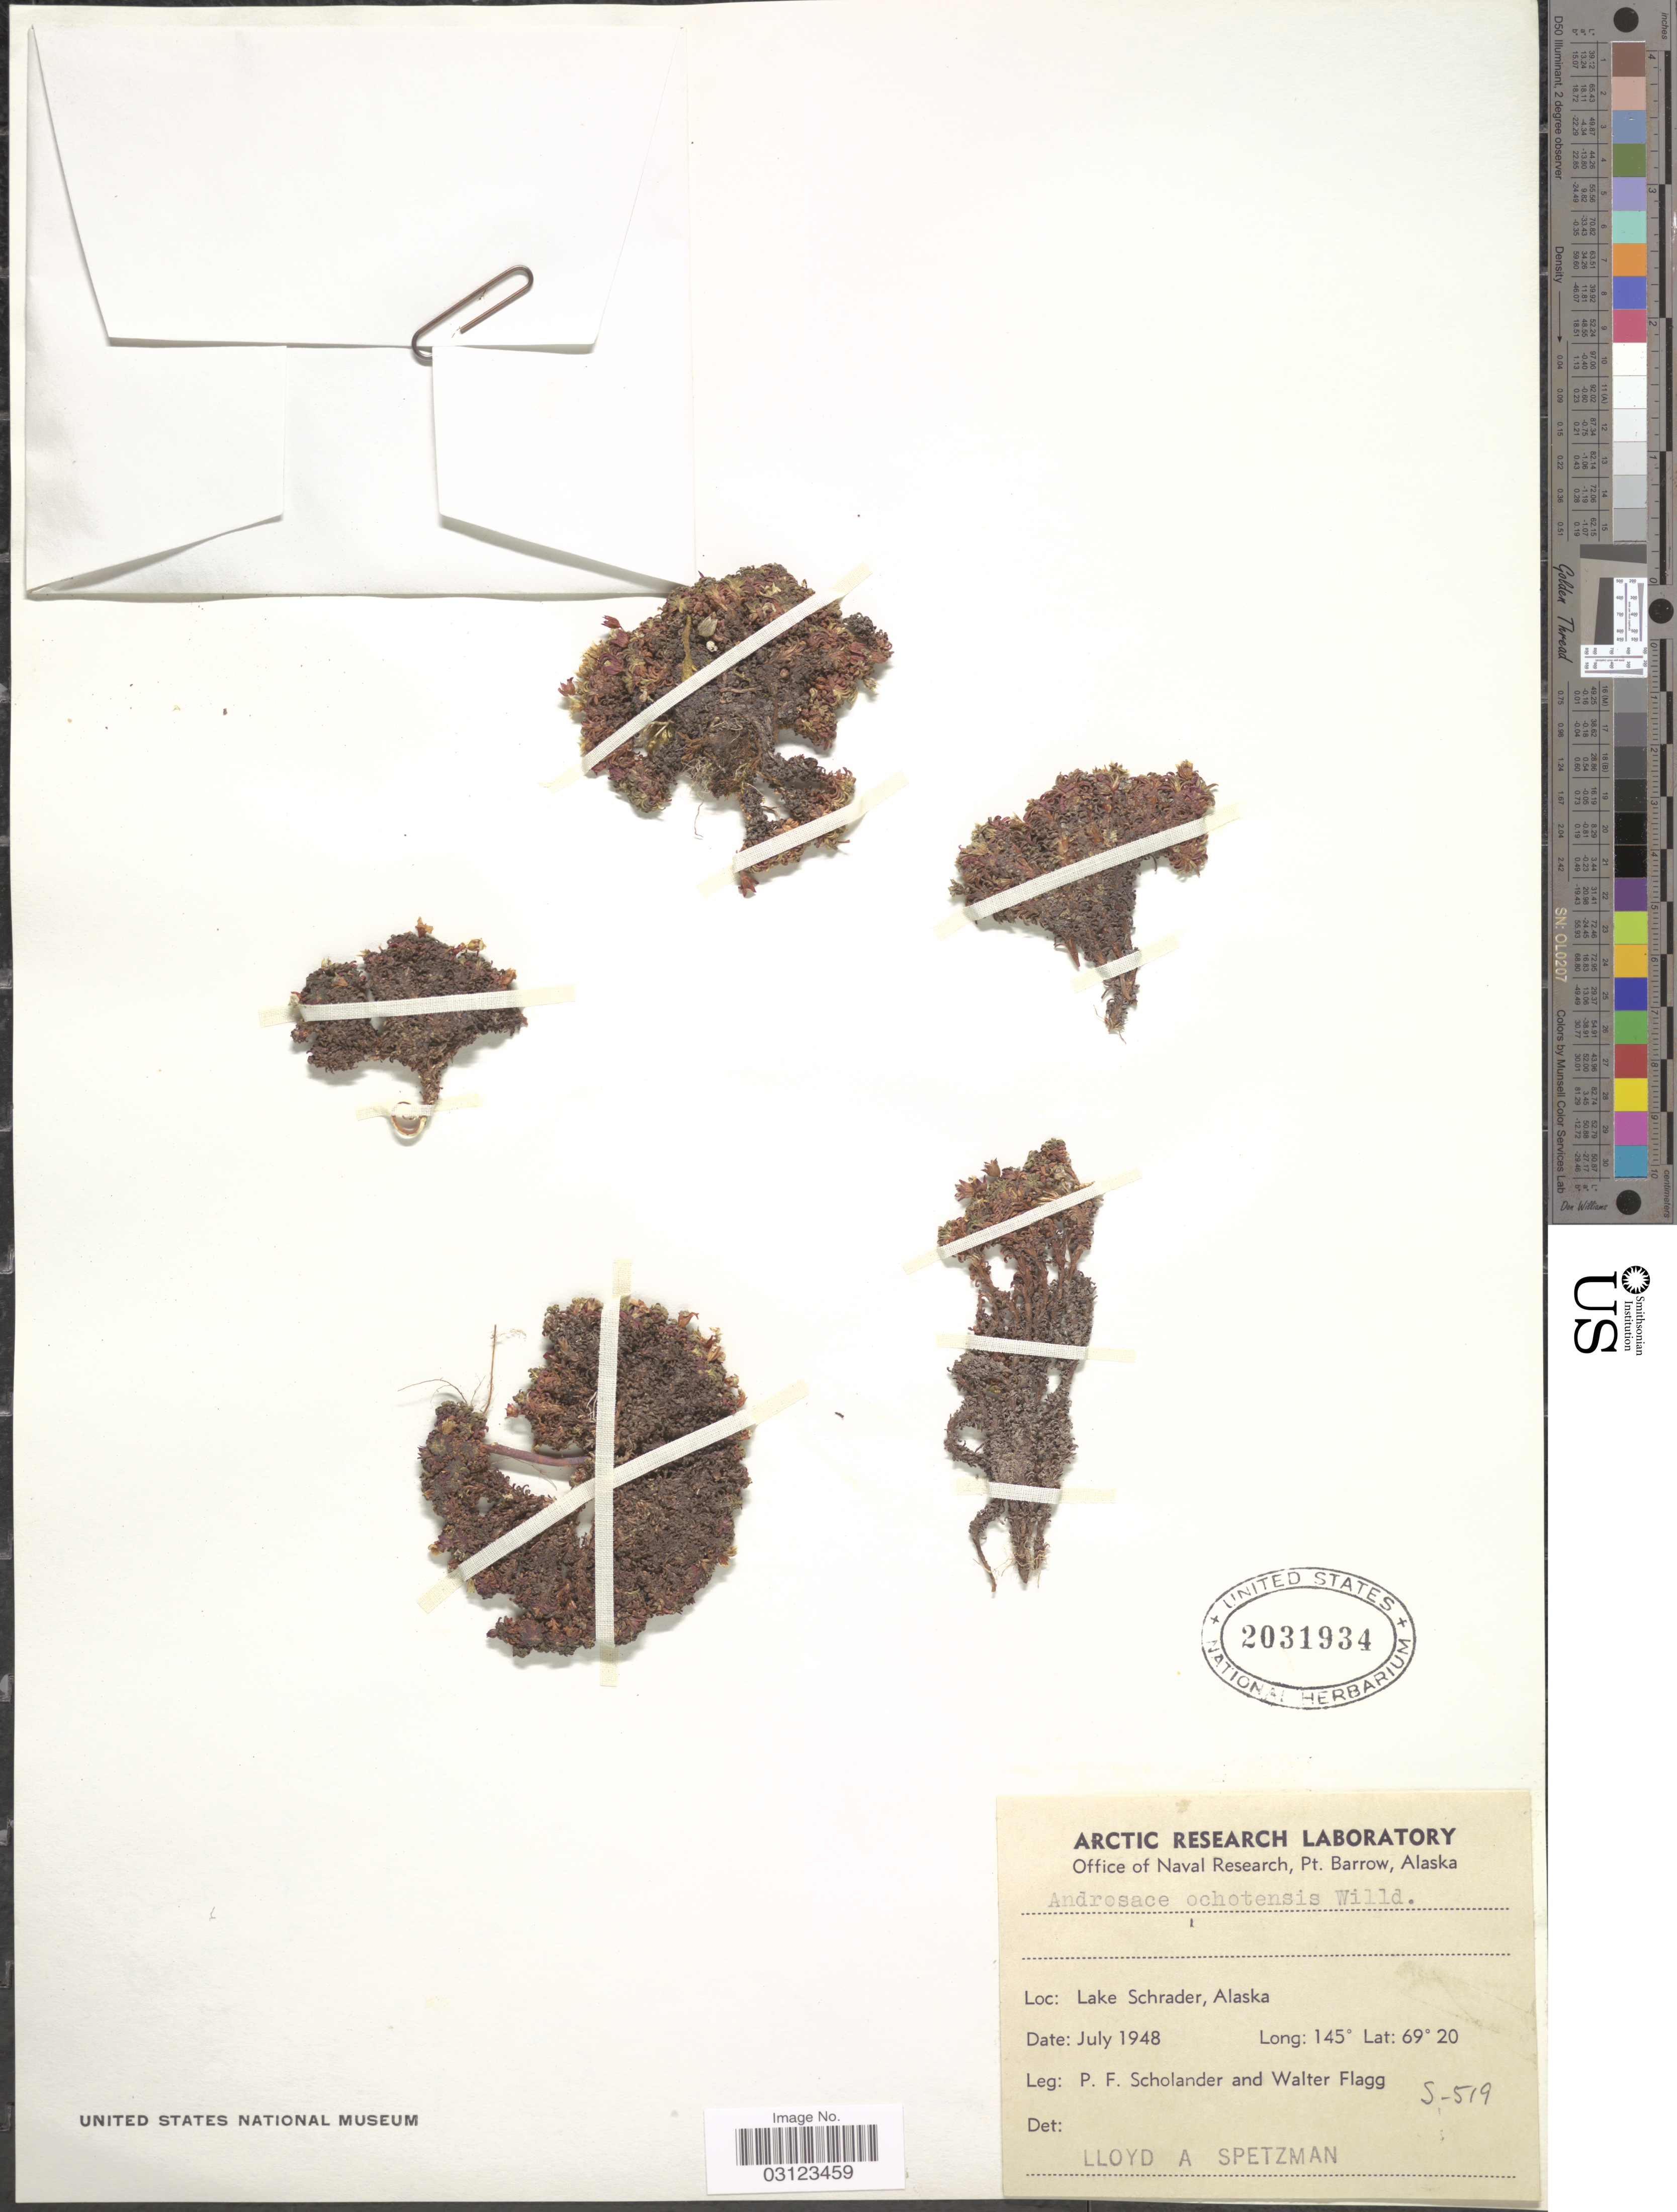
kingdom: Plantae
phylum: Tracheophyta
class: Magnoliopsida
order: Ericales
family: Primulaceae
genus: Androsace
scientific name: Androsace ochotensis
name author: Roem. & Schult.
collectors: P. Scholander & W. Flagg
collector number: S-519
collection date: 1948-07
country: United States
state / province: Alaska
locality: Lake Schrader.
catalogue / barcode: US 2031934